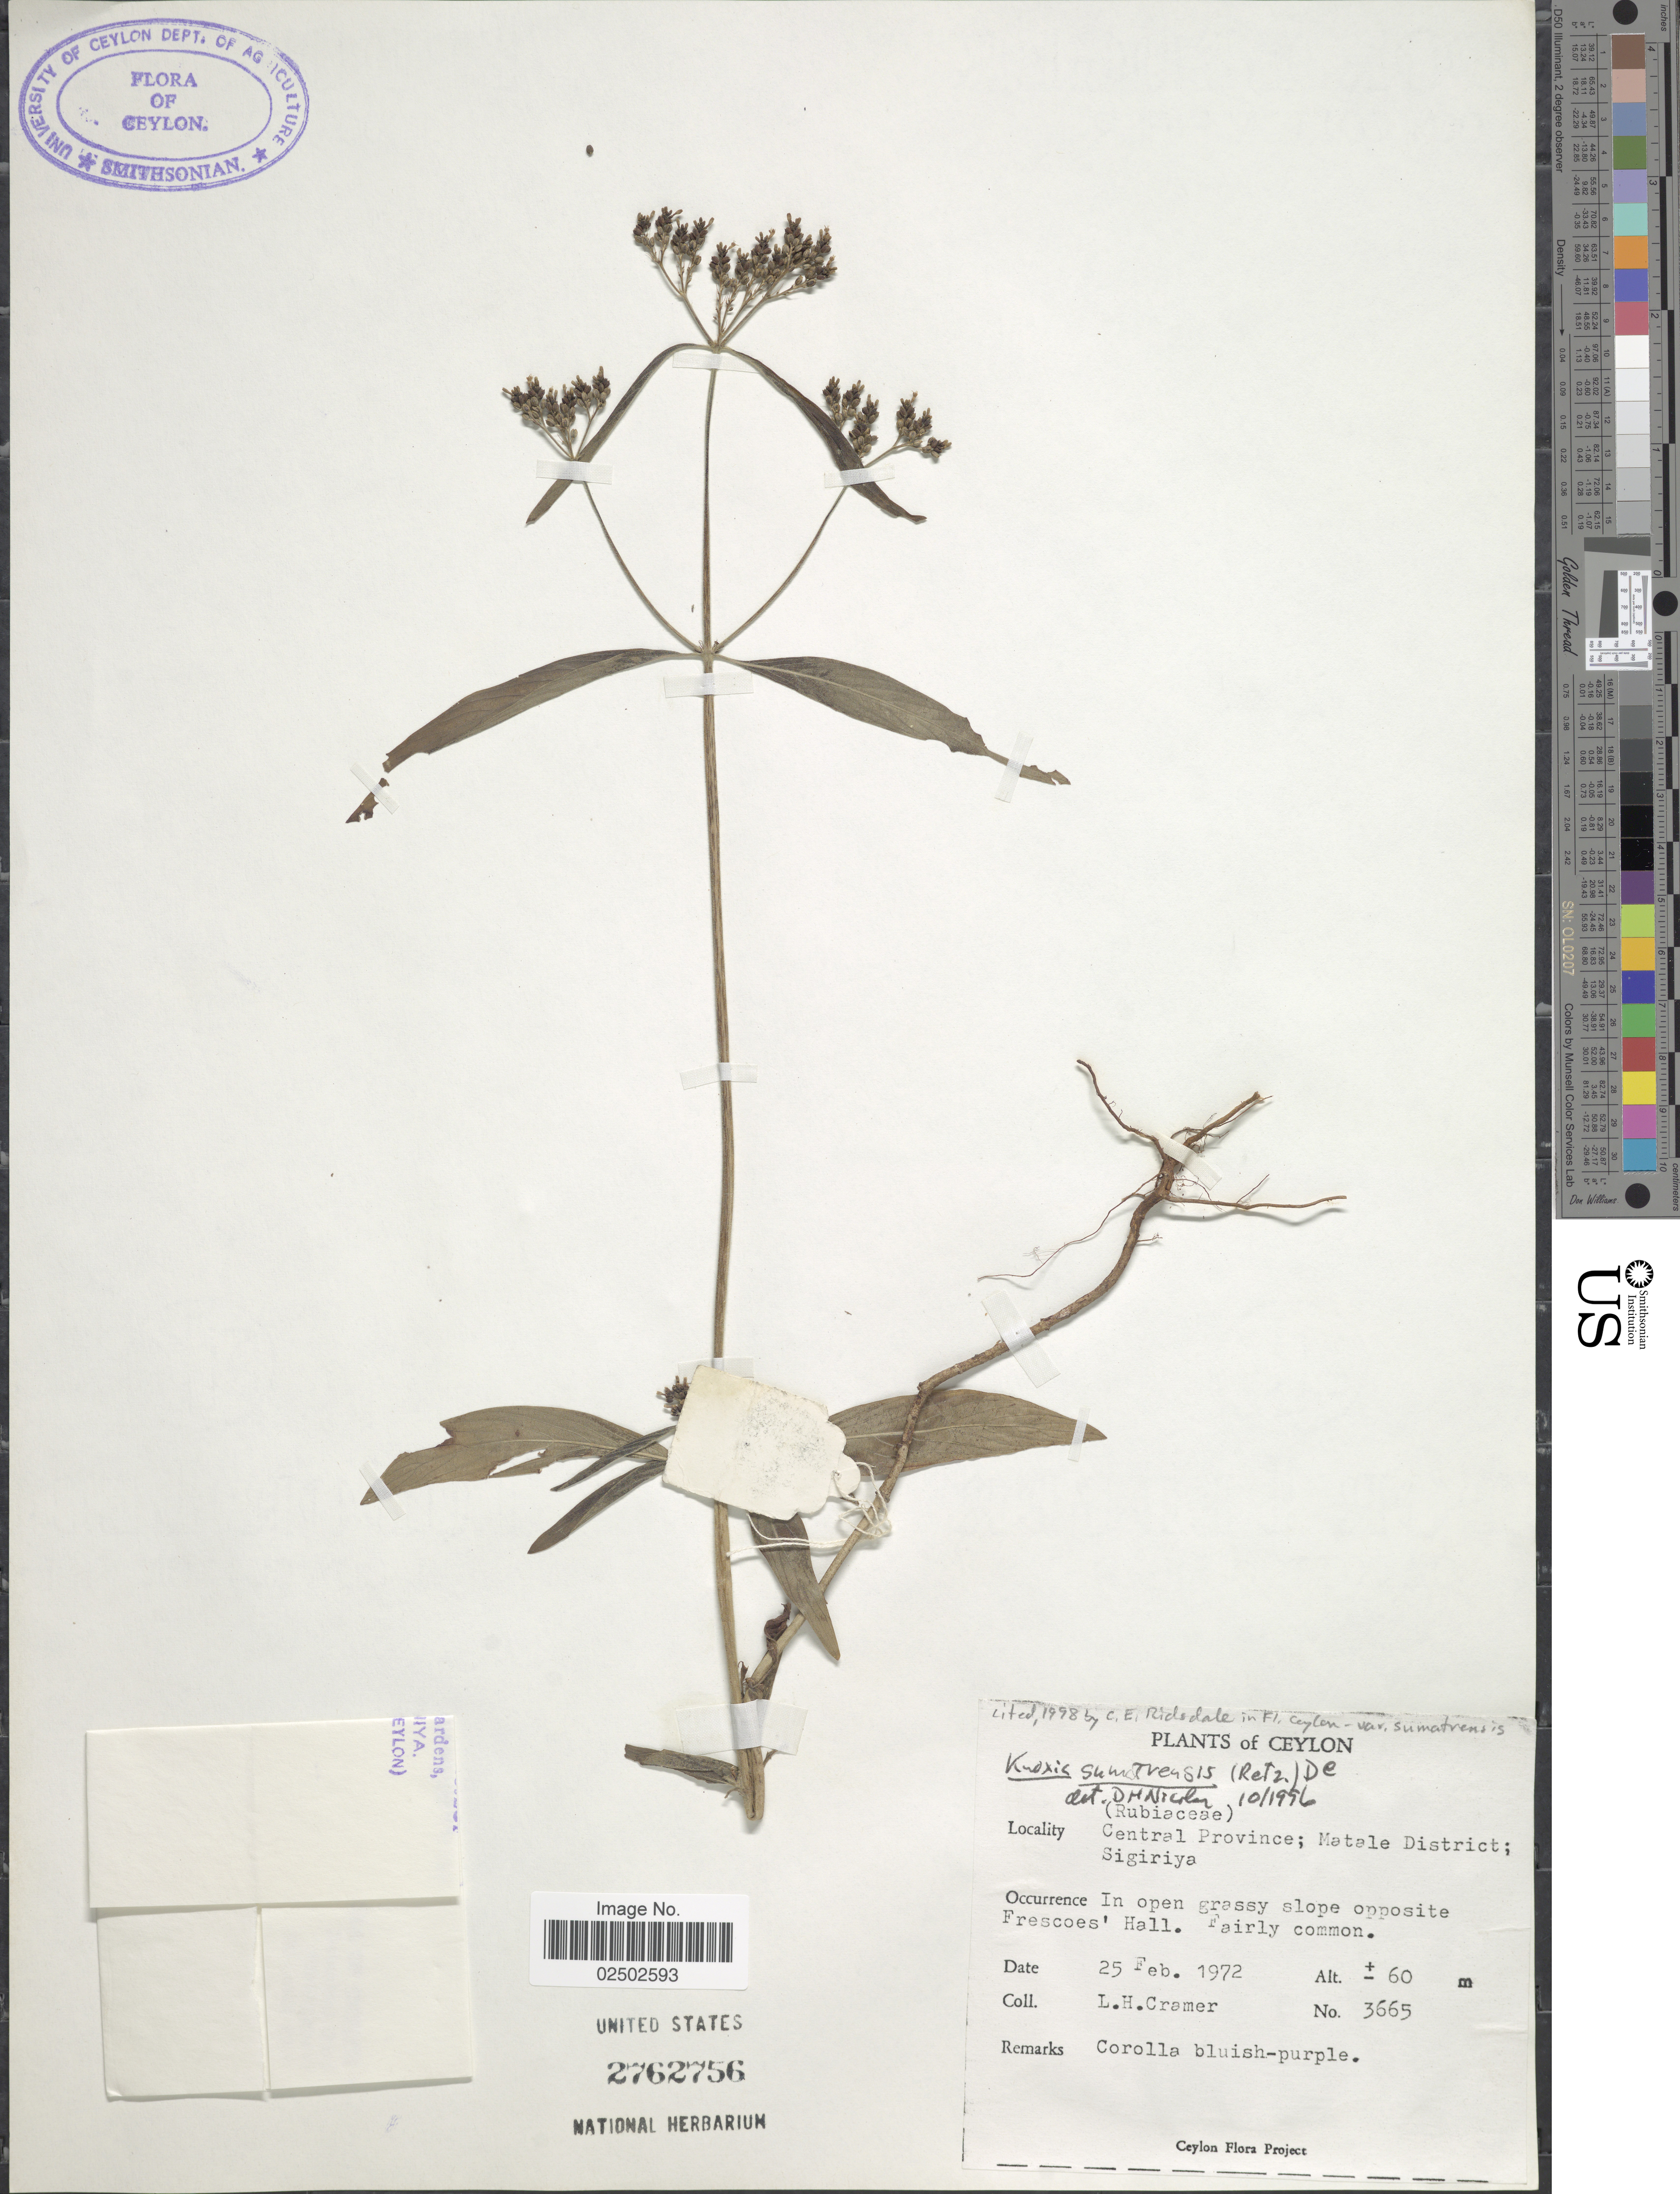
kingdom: Plantae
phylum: Tracheophyta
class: Magnoliopsida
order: Gentianales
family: Rubiaceae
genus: Knoxia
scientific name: Knoxia sumatrensis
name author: (Retz.) DC.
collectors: L. H. Cramer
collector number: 3665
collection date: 1972-02-25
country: Sri Lanka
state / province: Central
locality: Ceylon, Matale District, Sigiriya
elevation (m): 60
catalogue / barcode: US 2762756